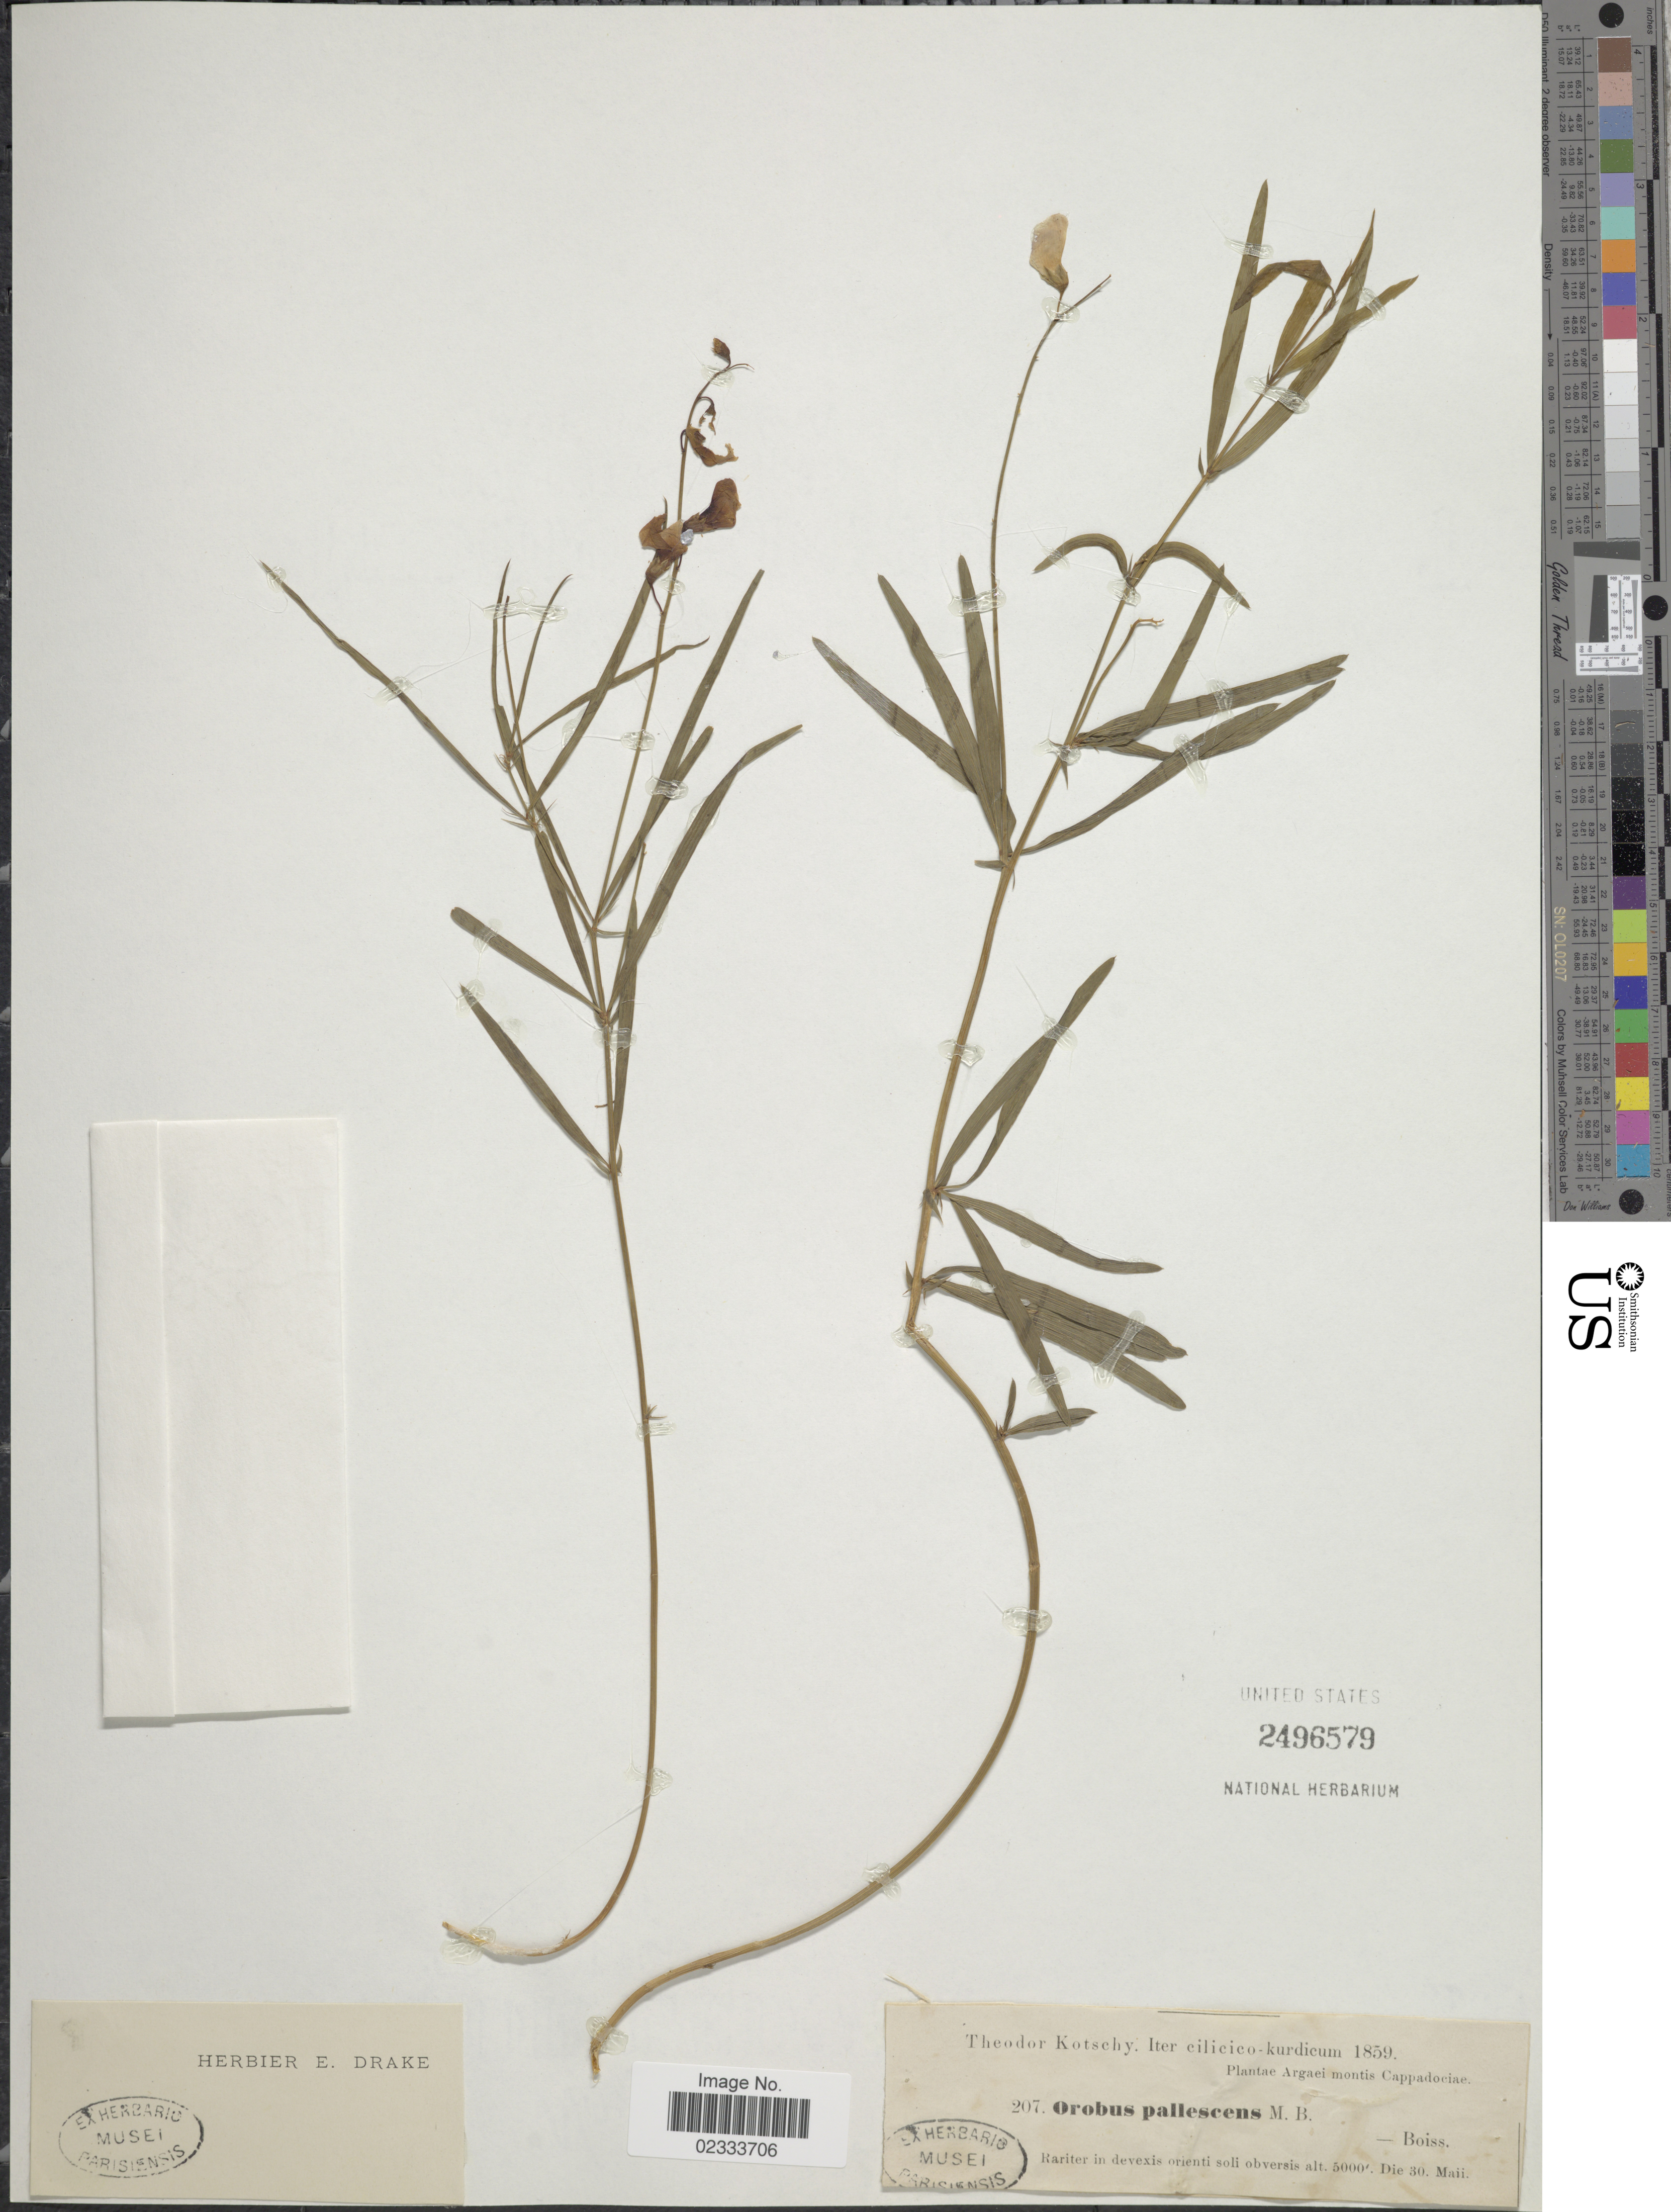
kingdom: Plantae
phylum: Tracheophyta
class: Magnoliopsida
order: Fabales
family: Fabaceae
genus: Lathyrus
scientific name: Lathyrus pallescens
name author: (M. Bieb.) K. Koch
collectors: K. G. Kotschy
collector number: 207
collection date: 1859-05-30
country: Turkey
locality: Cilicico-kurdicum, Argaei montis Cappadociae, Rariter in devexis orienti soli obversis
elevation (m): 1524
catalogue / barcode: US 2496579